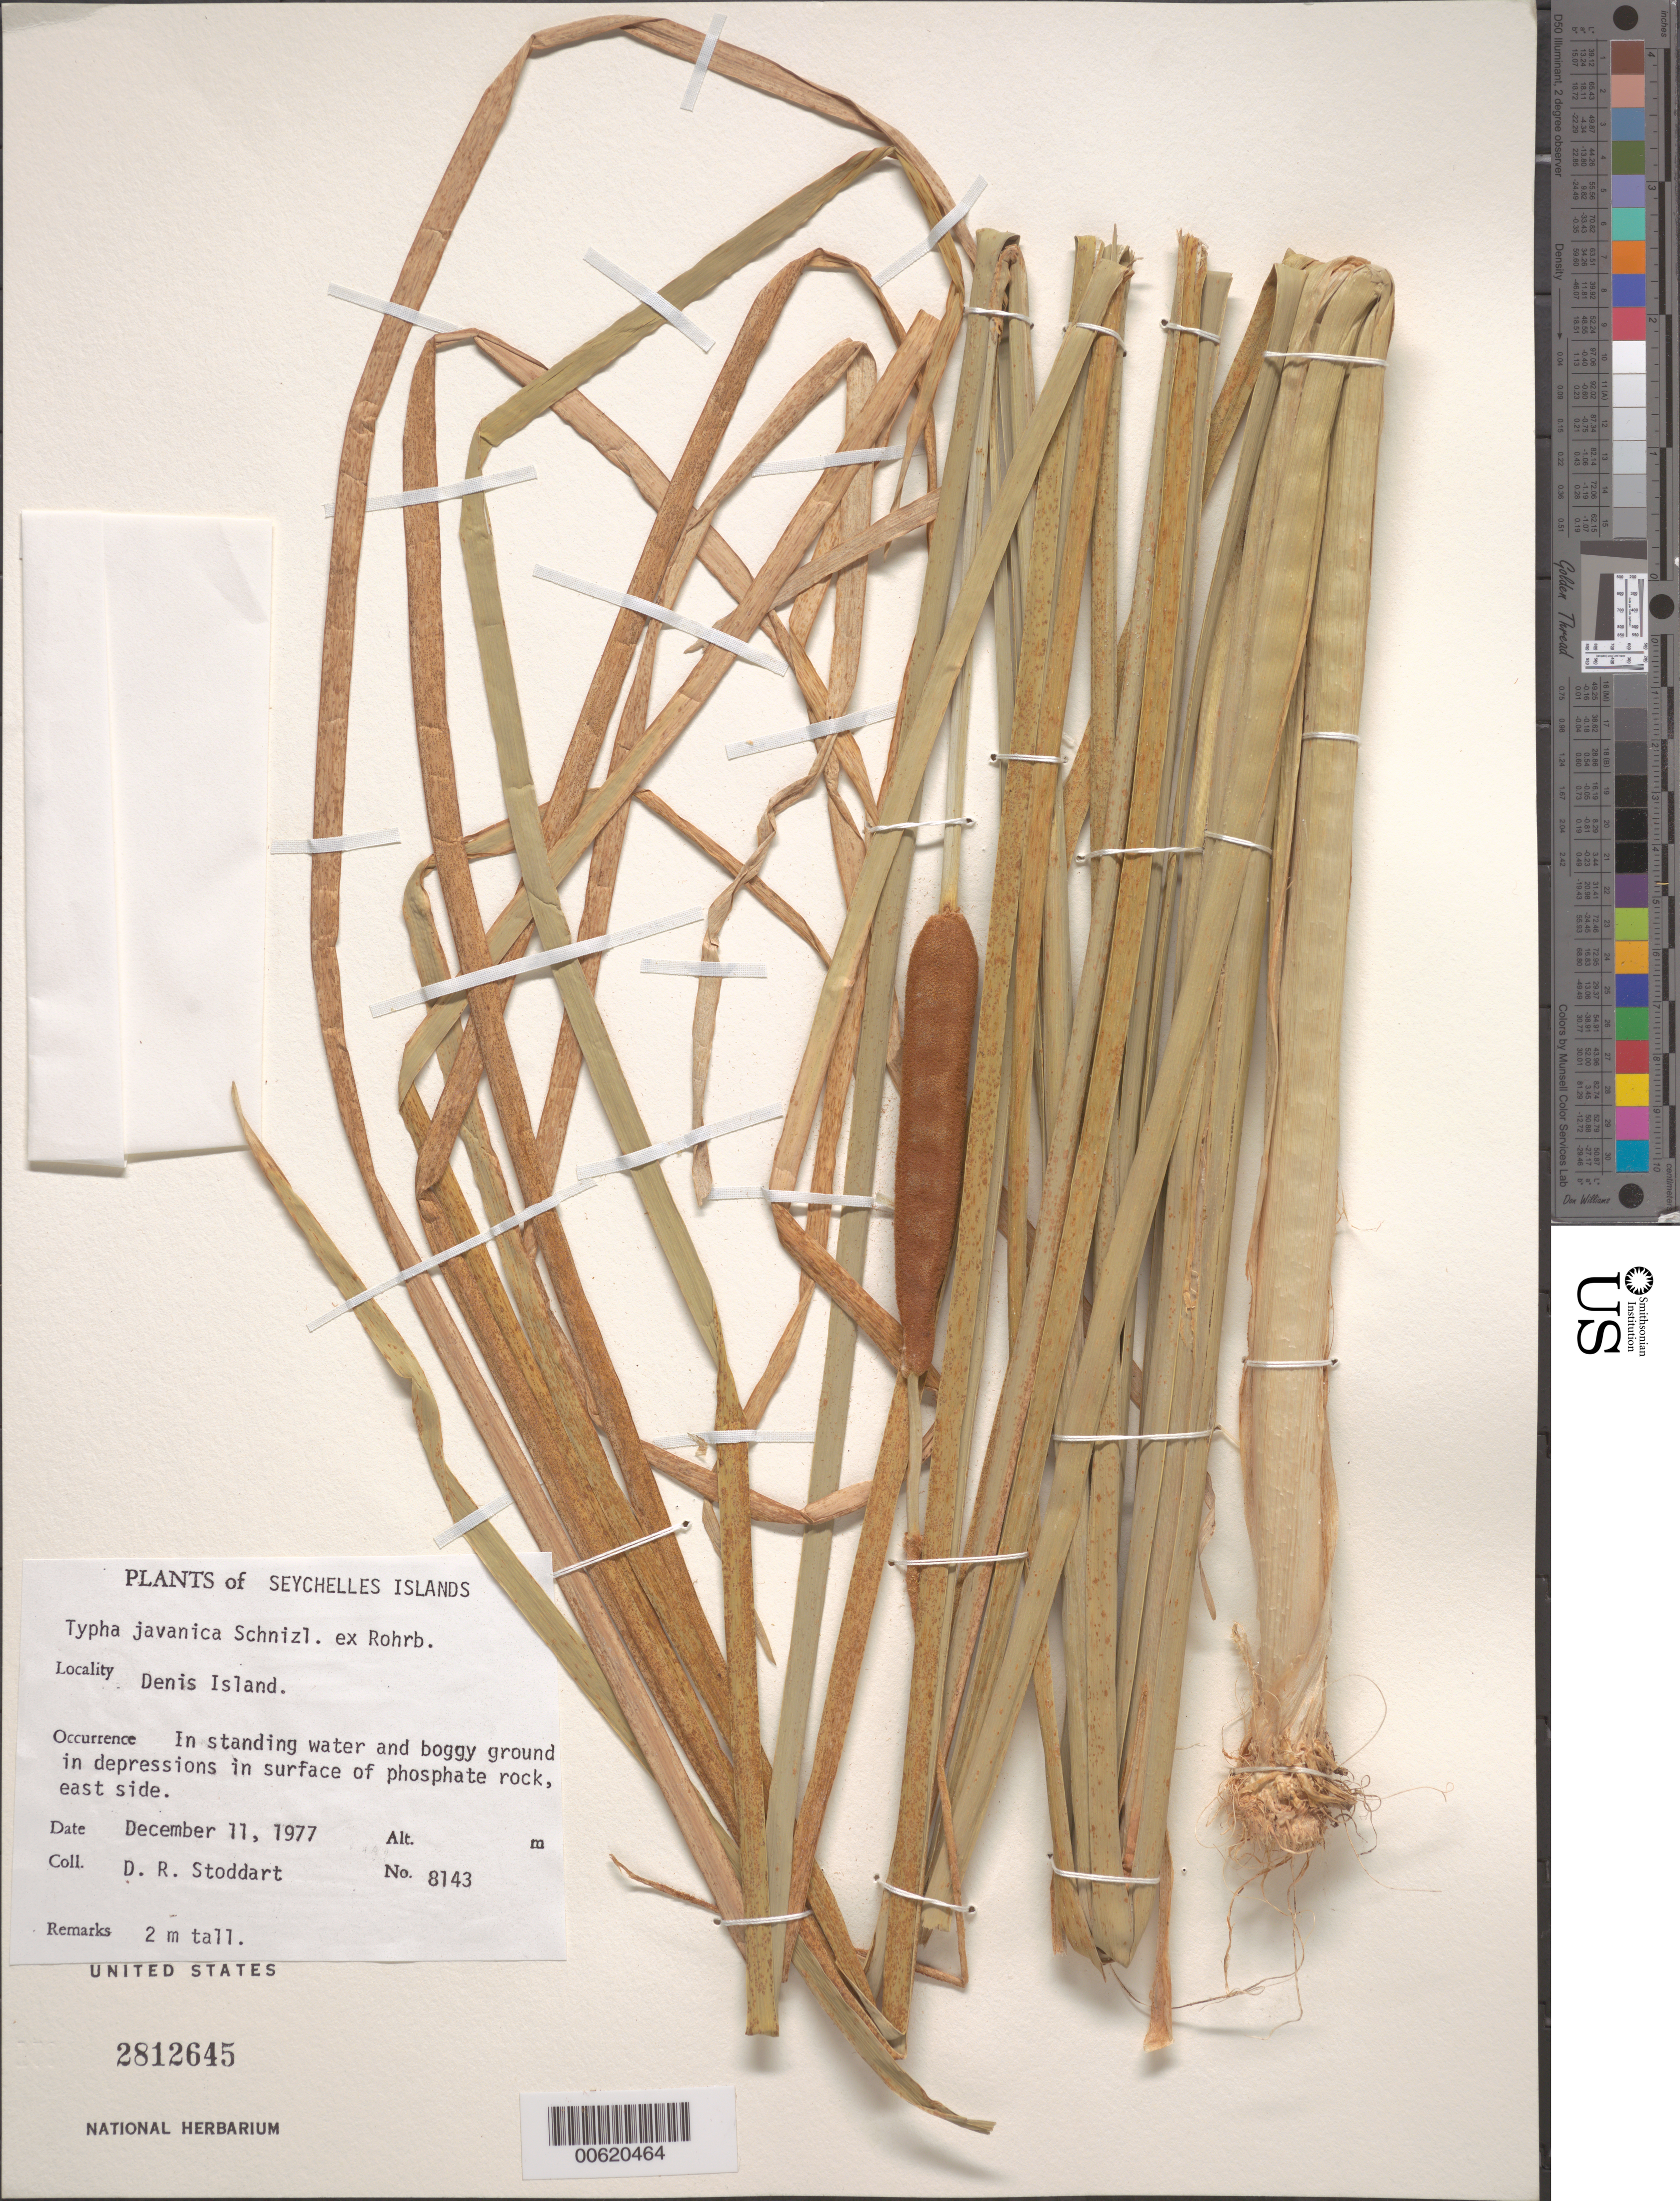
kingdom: Plantae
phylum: Tracheophyta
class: Liliopsida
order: Poales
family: Typhaceae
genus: Typha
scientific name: Typha javanica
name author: Schnizl.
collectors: D. R. Stoddart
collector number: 8143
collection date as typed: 11 Dec 1977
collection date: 1977-12-11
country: Seychelles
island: Denis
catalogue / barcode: US 2812645